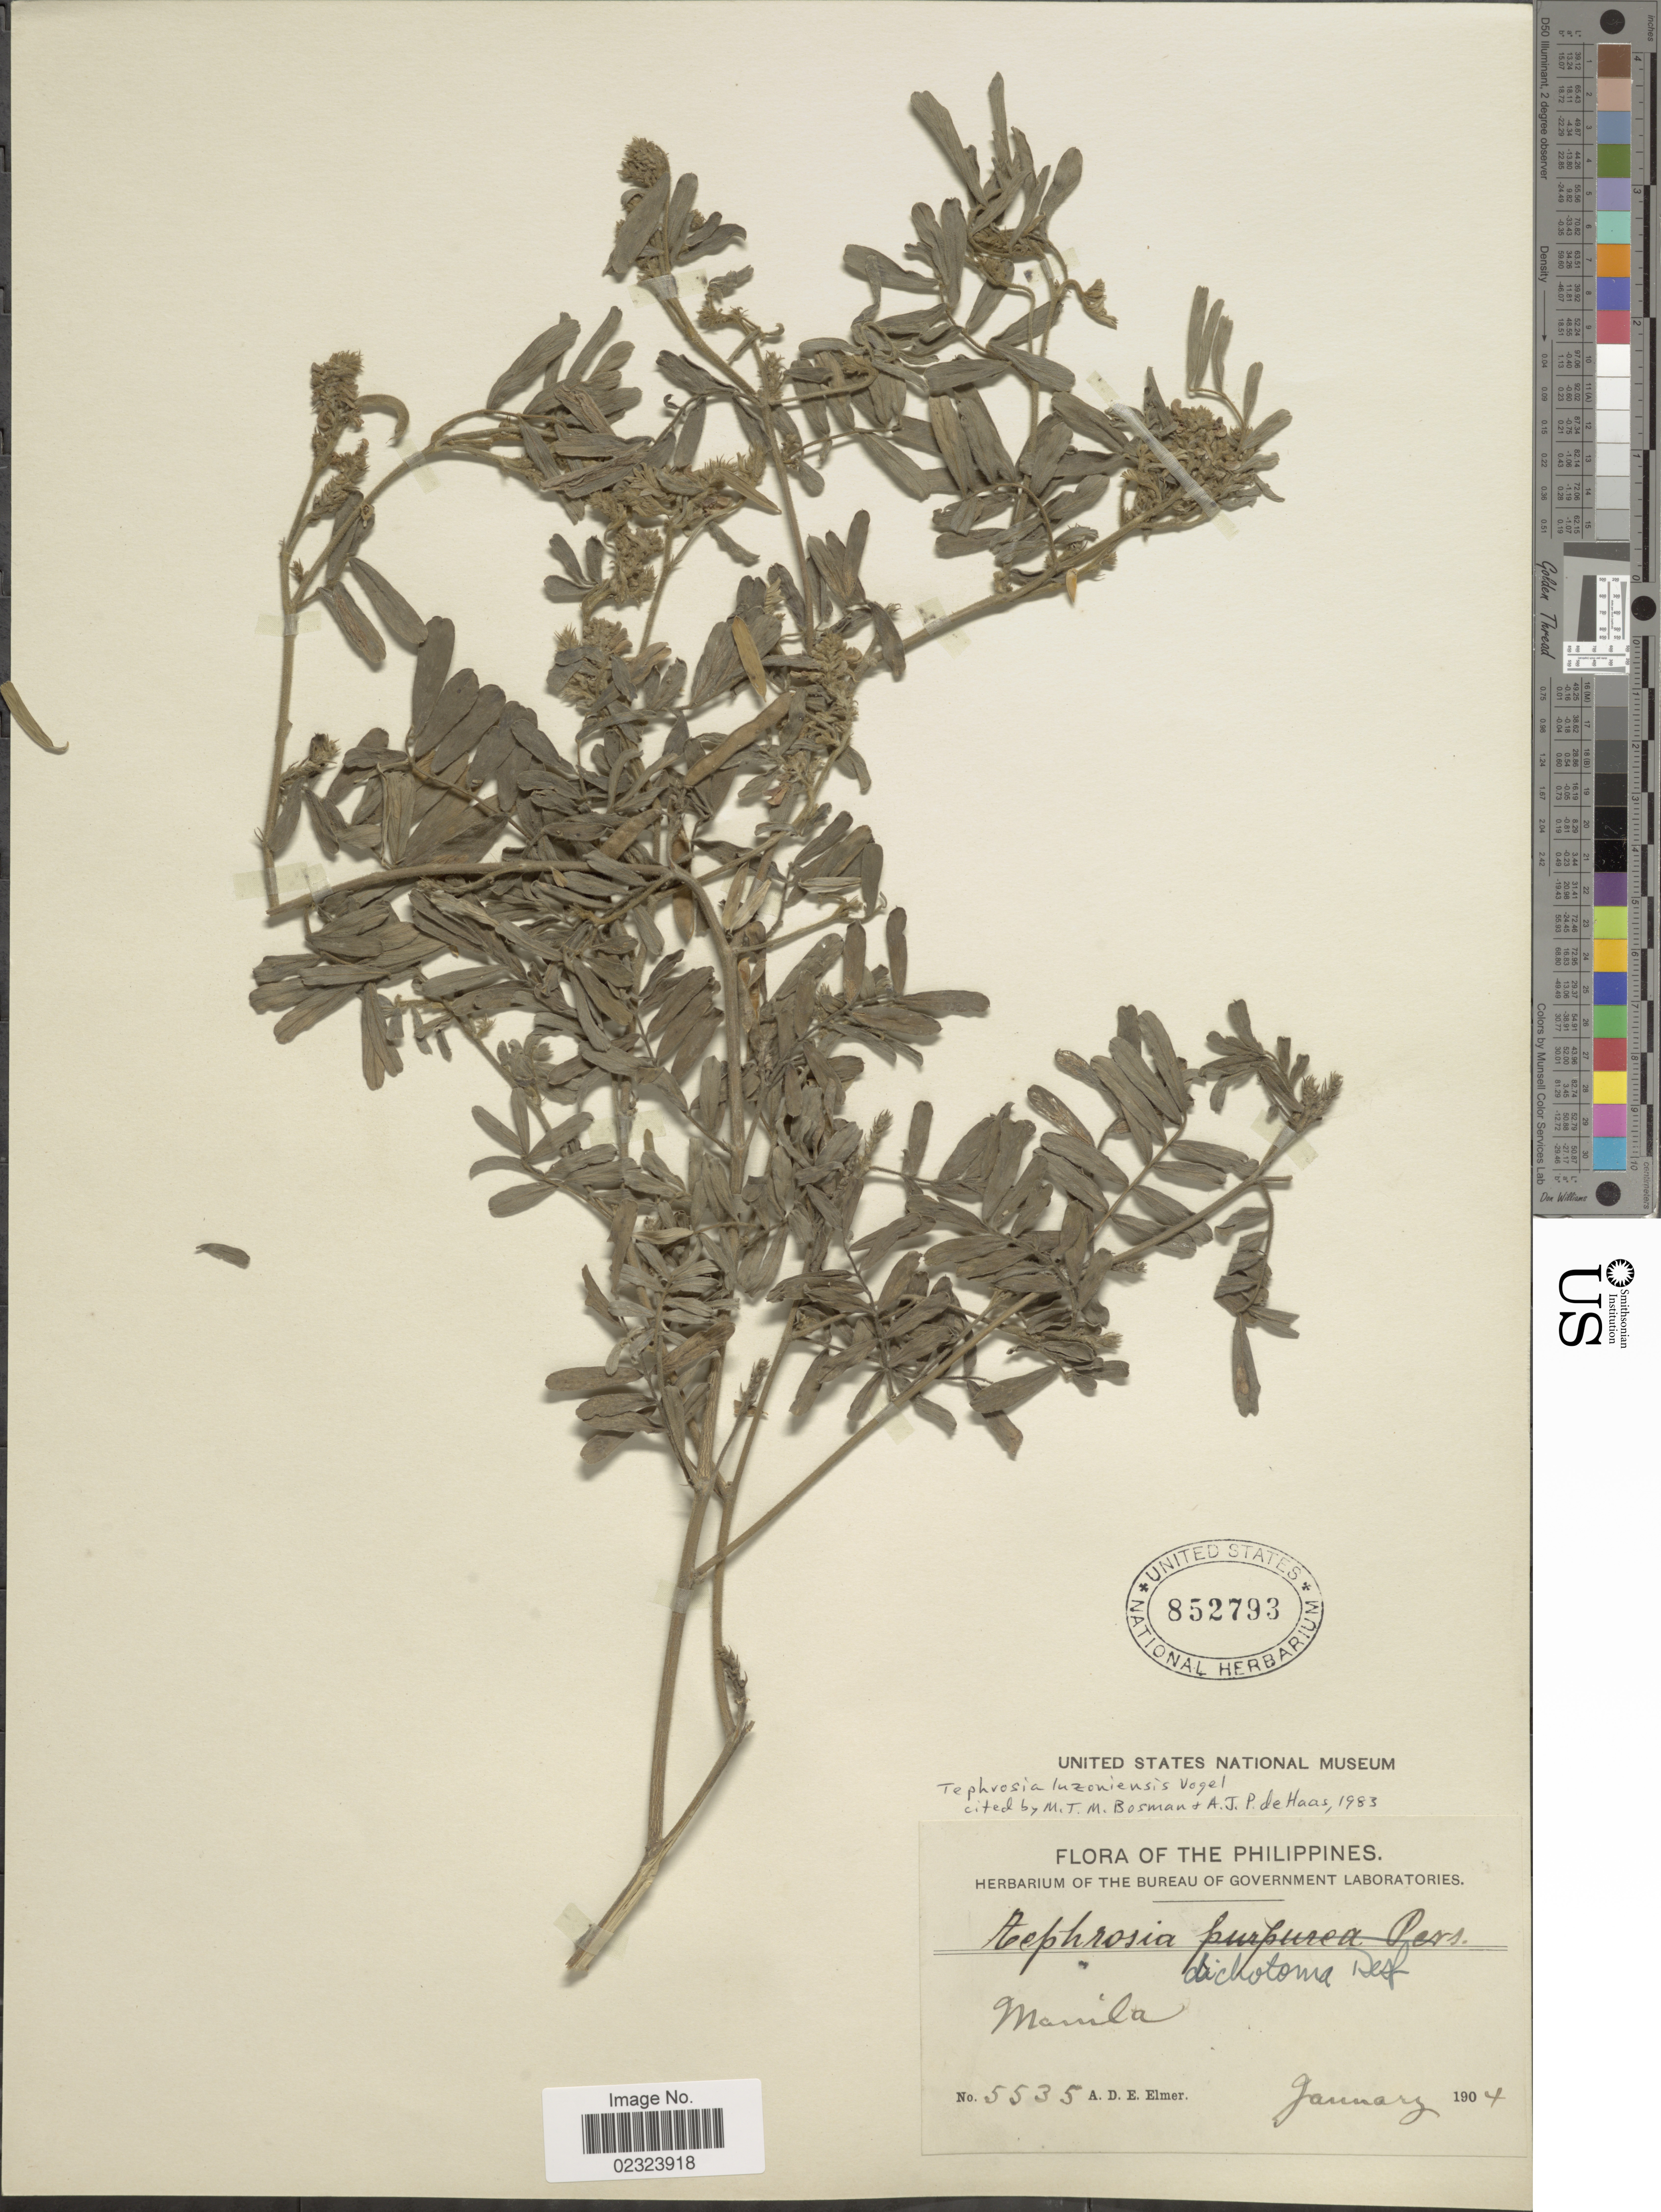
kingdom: Plantae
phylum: Tracheophyta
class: Magnoliopsida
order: Fabales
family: Fabaceae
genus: Tephrosia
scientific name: Tephrosia luzoniensis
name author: Vogel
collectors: A. D. E. Elmer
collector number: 5535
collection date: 1904-01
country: Philippines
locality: Manila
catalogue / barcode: US 852793